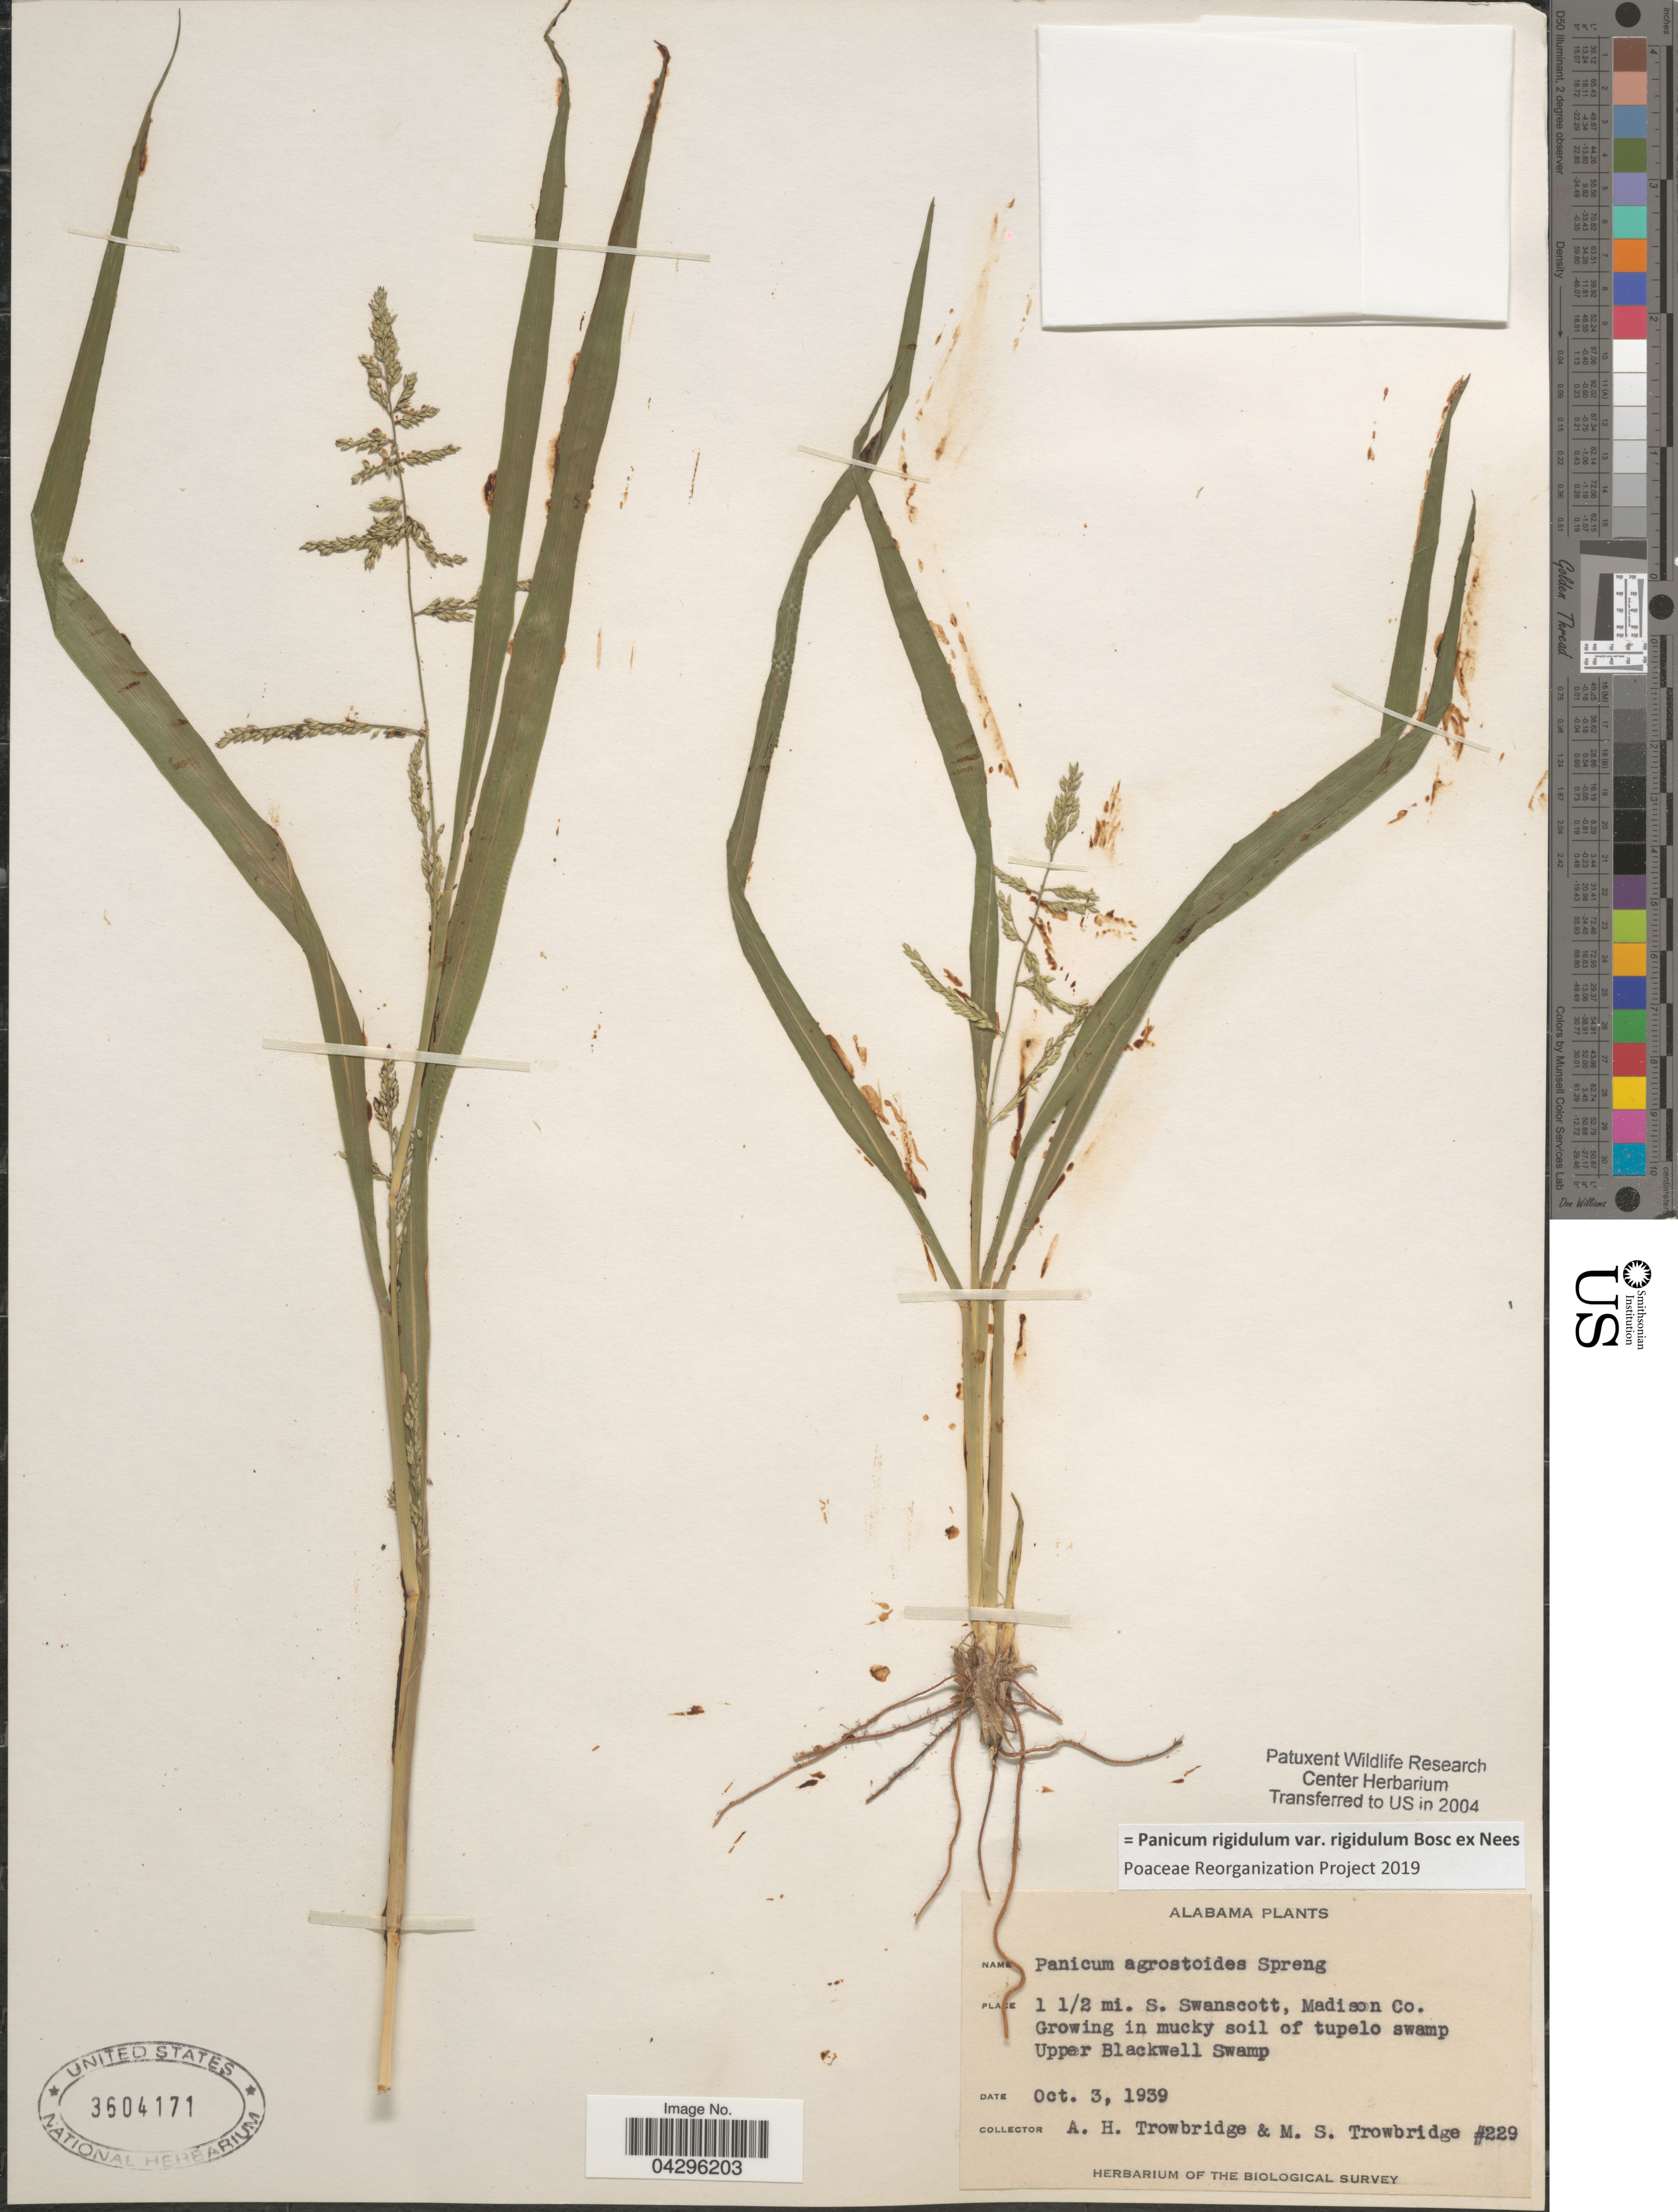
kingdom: Plantae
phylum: Tracheophyta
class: Liliopsida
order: Poales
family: Poaceae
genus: Panicum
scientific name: Panicum rigidulum var. rigidulum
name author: Bosc ex Nees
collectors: A. H. Trowbridge & M. Trowbridge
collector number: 229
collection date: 1939-10-03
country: United States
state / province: Alabama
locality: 1 1/2 mi. S. Swanscott, Madison Co. In mucky soil of tupelo swamp Upper Blackwell Swamp. Biological Survey.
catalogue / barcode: US 3604171